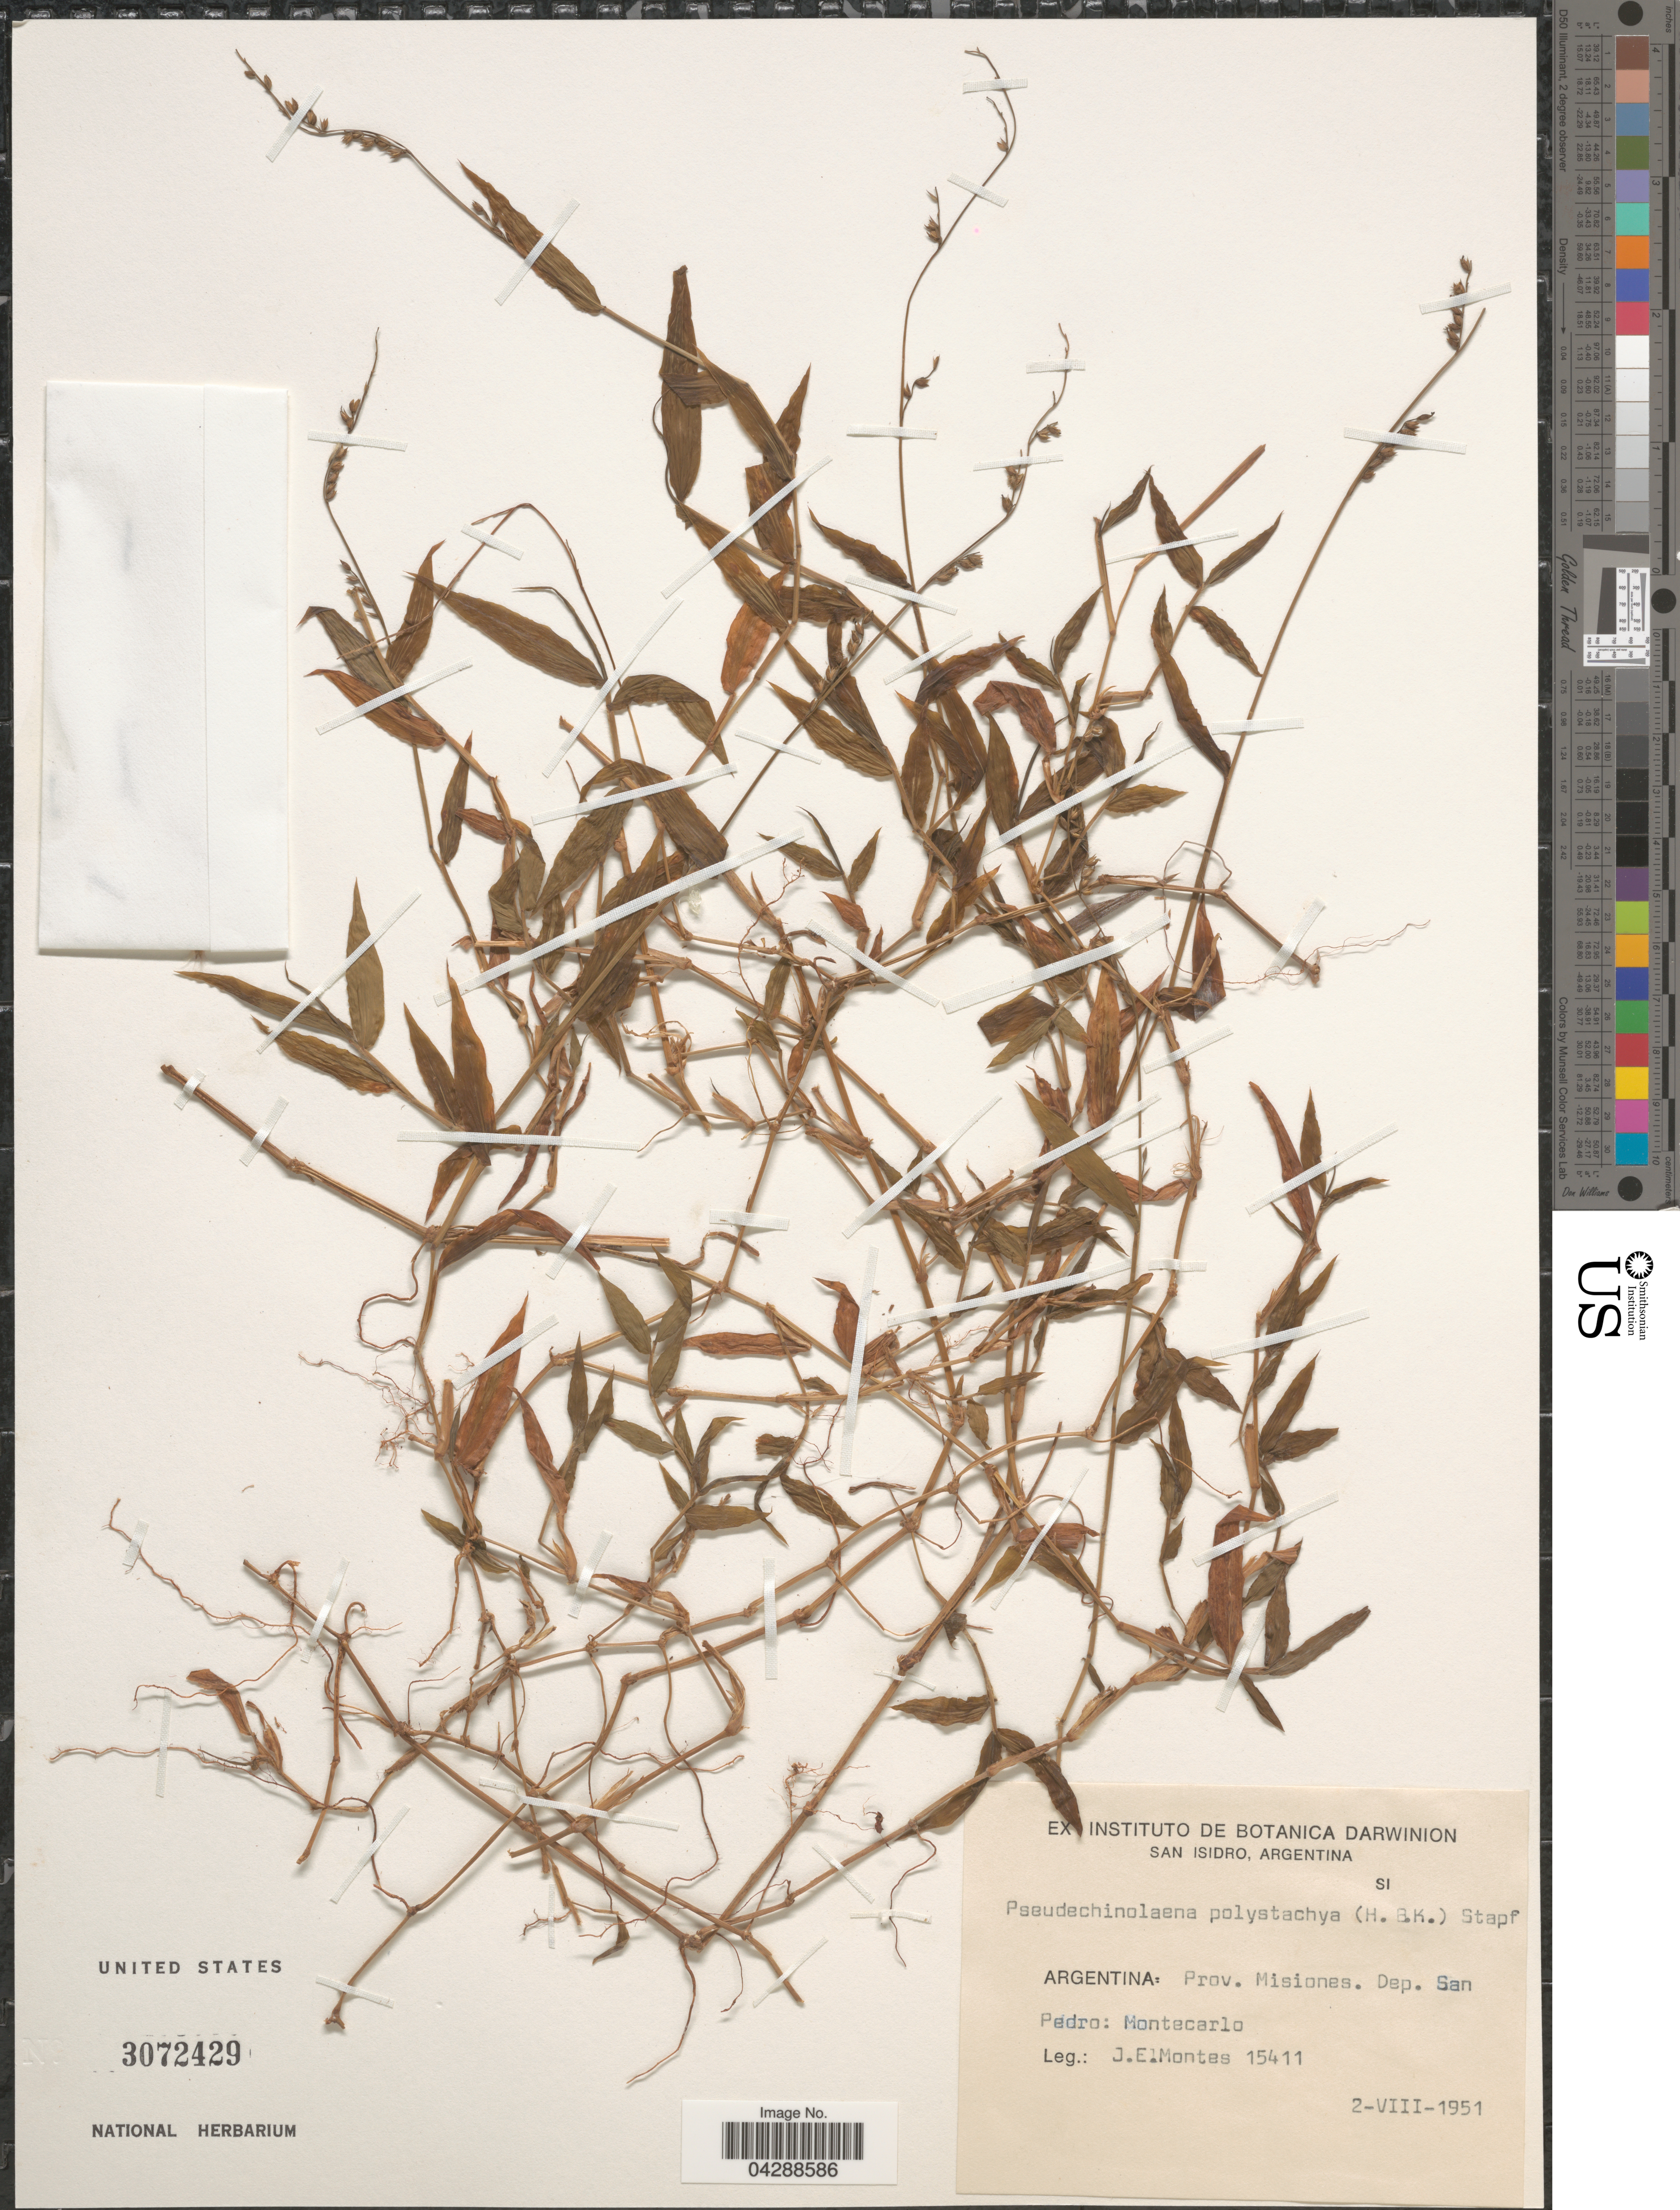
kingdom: Plantae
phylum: Tracheophyta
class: Liliopsida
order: Poales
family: Poaceae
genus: Pseudechinolaena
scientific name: Pseudechinolaena polystachya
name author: (Kunth) Stapf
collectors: J. E. Montes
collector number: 15411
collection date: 1951-08-02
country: Argentina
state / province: Misiones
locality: Dep. San Pedro: Montecarlo.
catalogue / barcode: US 3072429